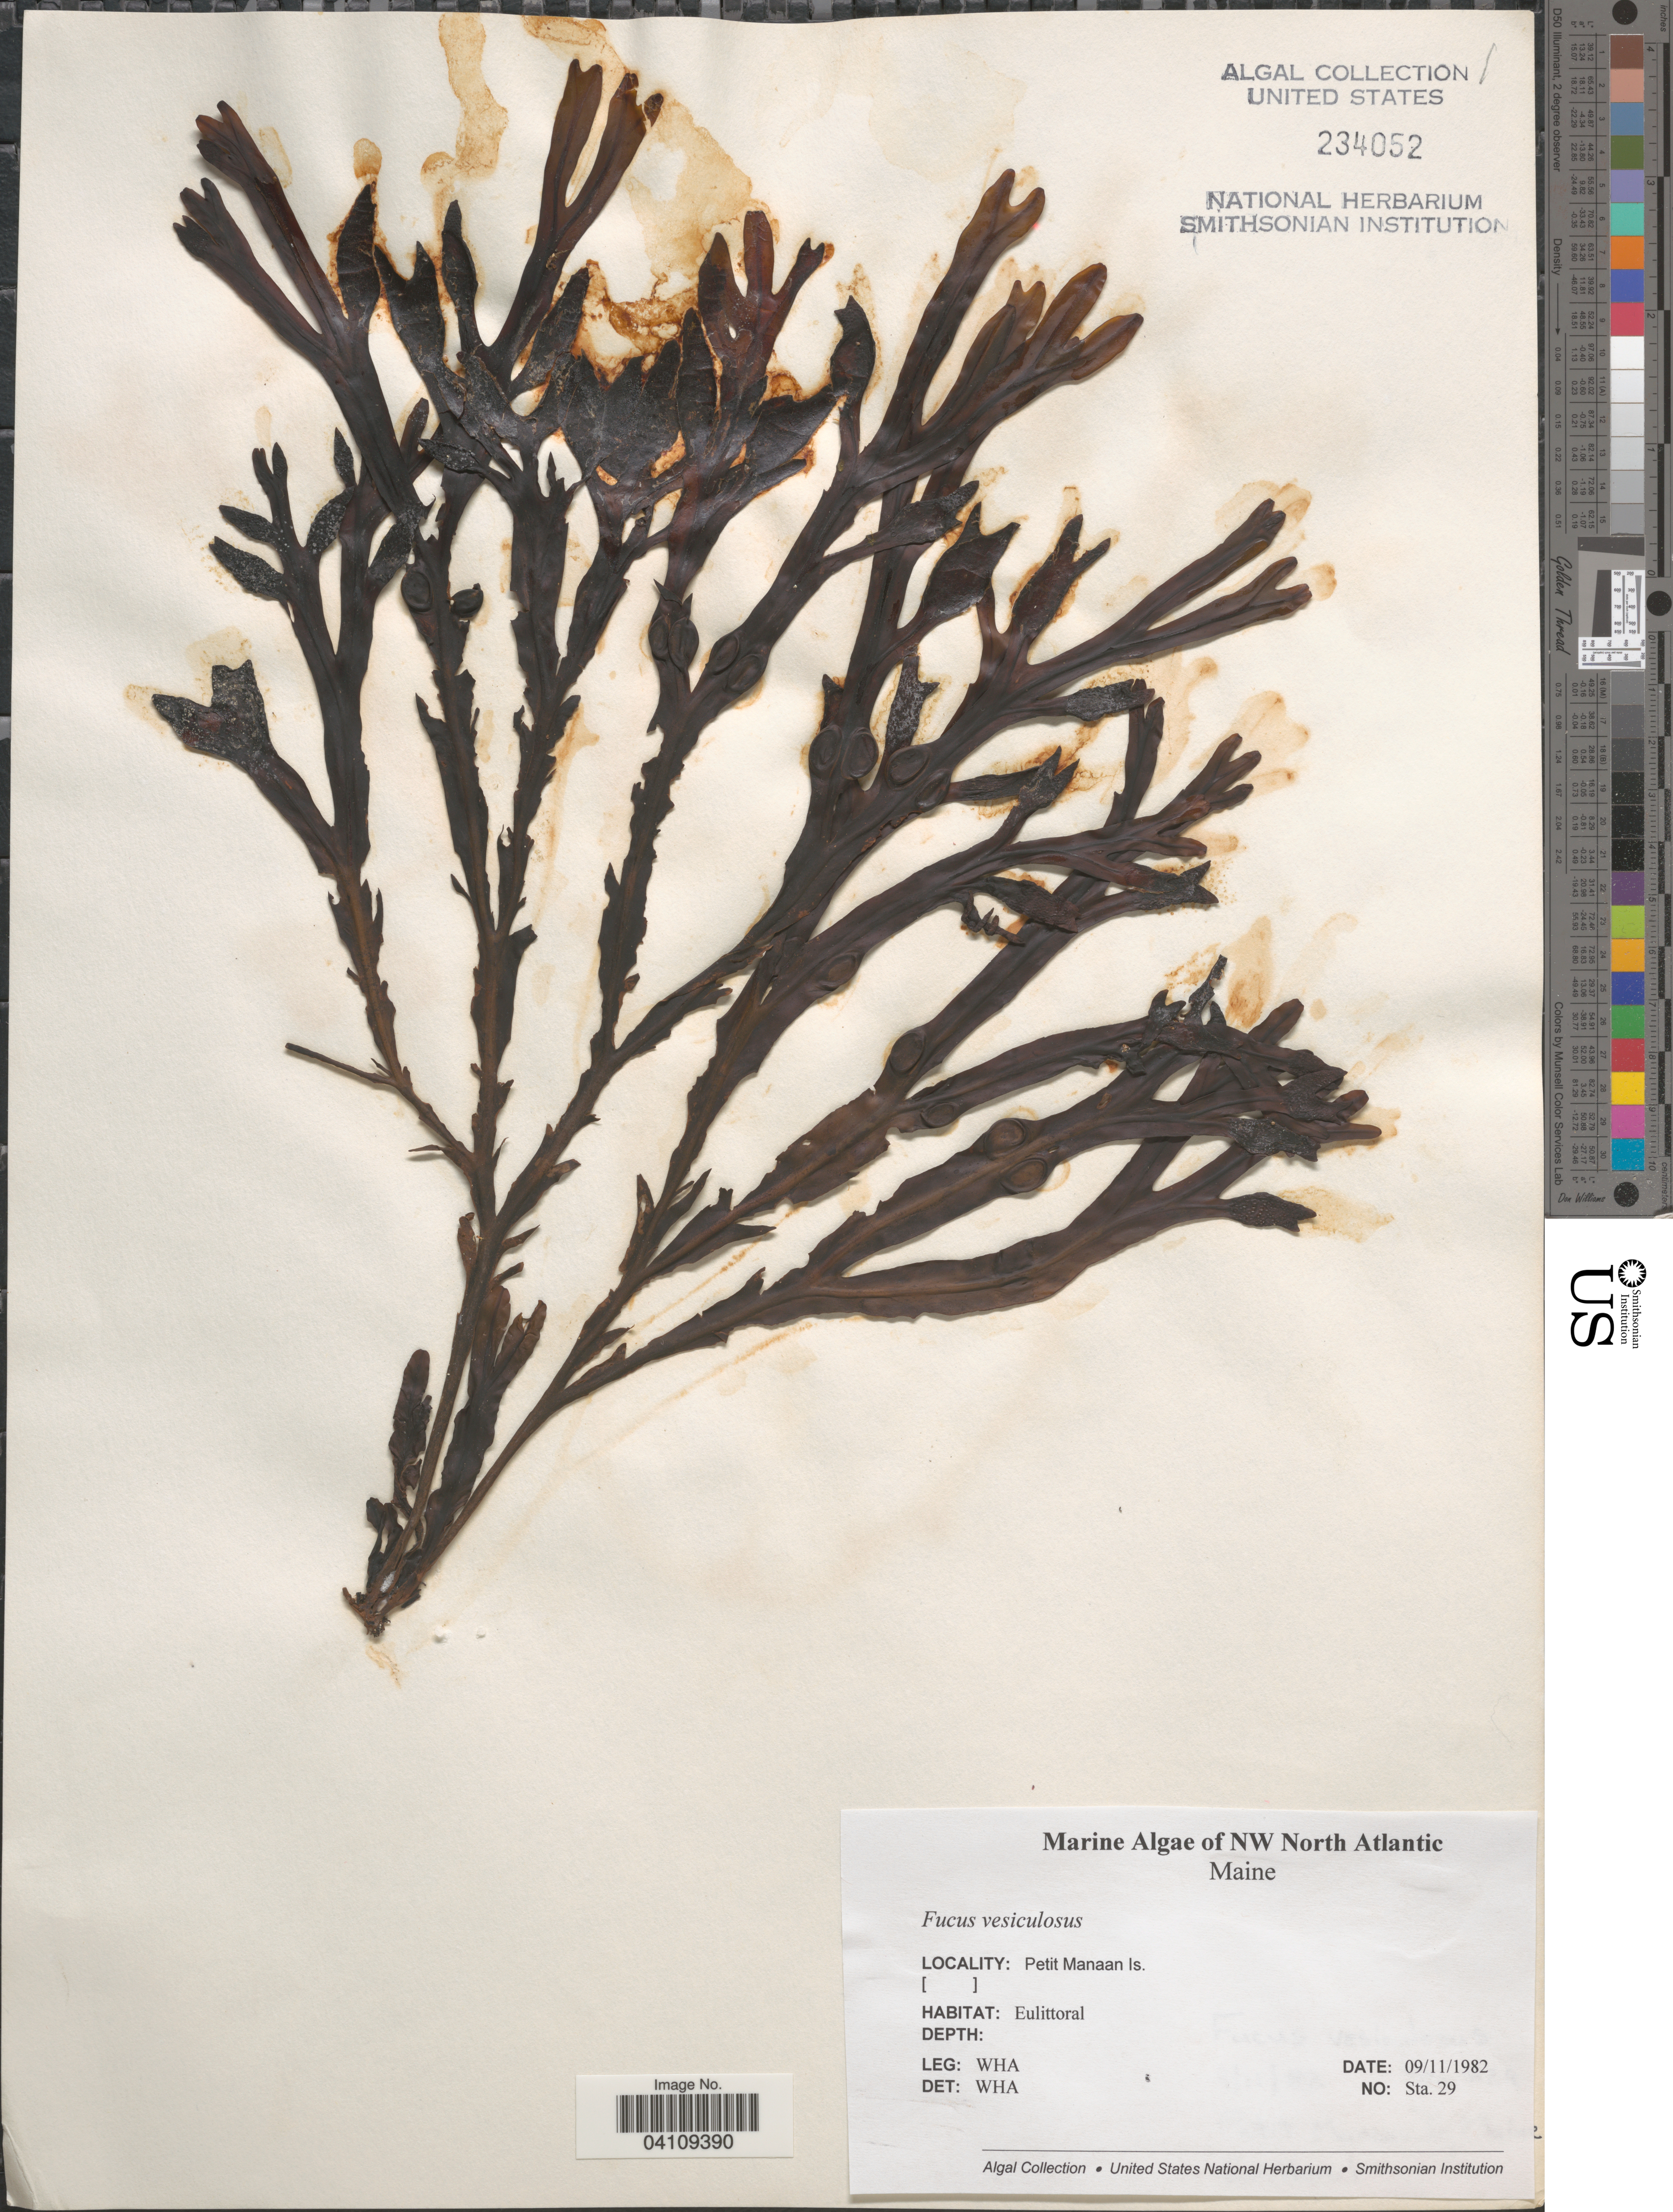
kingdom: Chromista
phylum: Ochrophyta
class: Phaeophyceae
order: Fucales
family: Fucaceae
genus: Fucus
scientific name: Fucus vesiculosus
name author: L.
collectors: W. H. Adey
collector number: Sta. 29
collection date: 1982-09-11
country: United States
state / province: Maine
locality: NW North Atlantic. Petit Manaan Is.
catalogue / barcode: US 234052